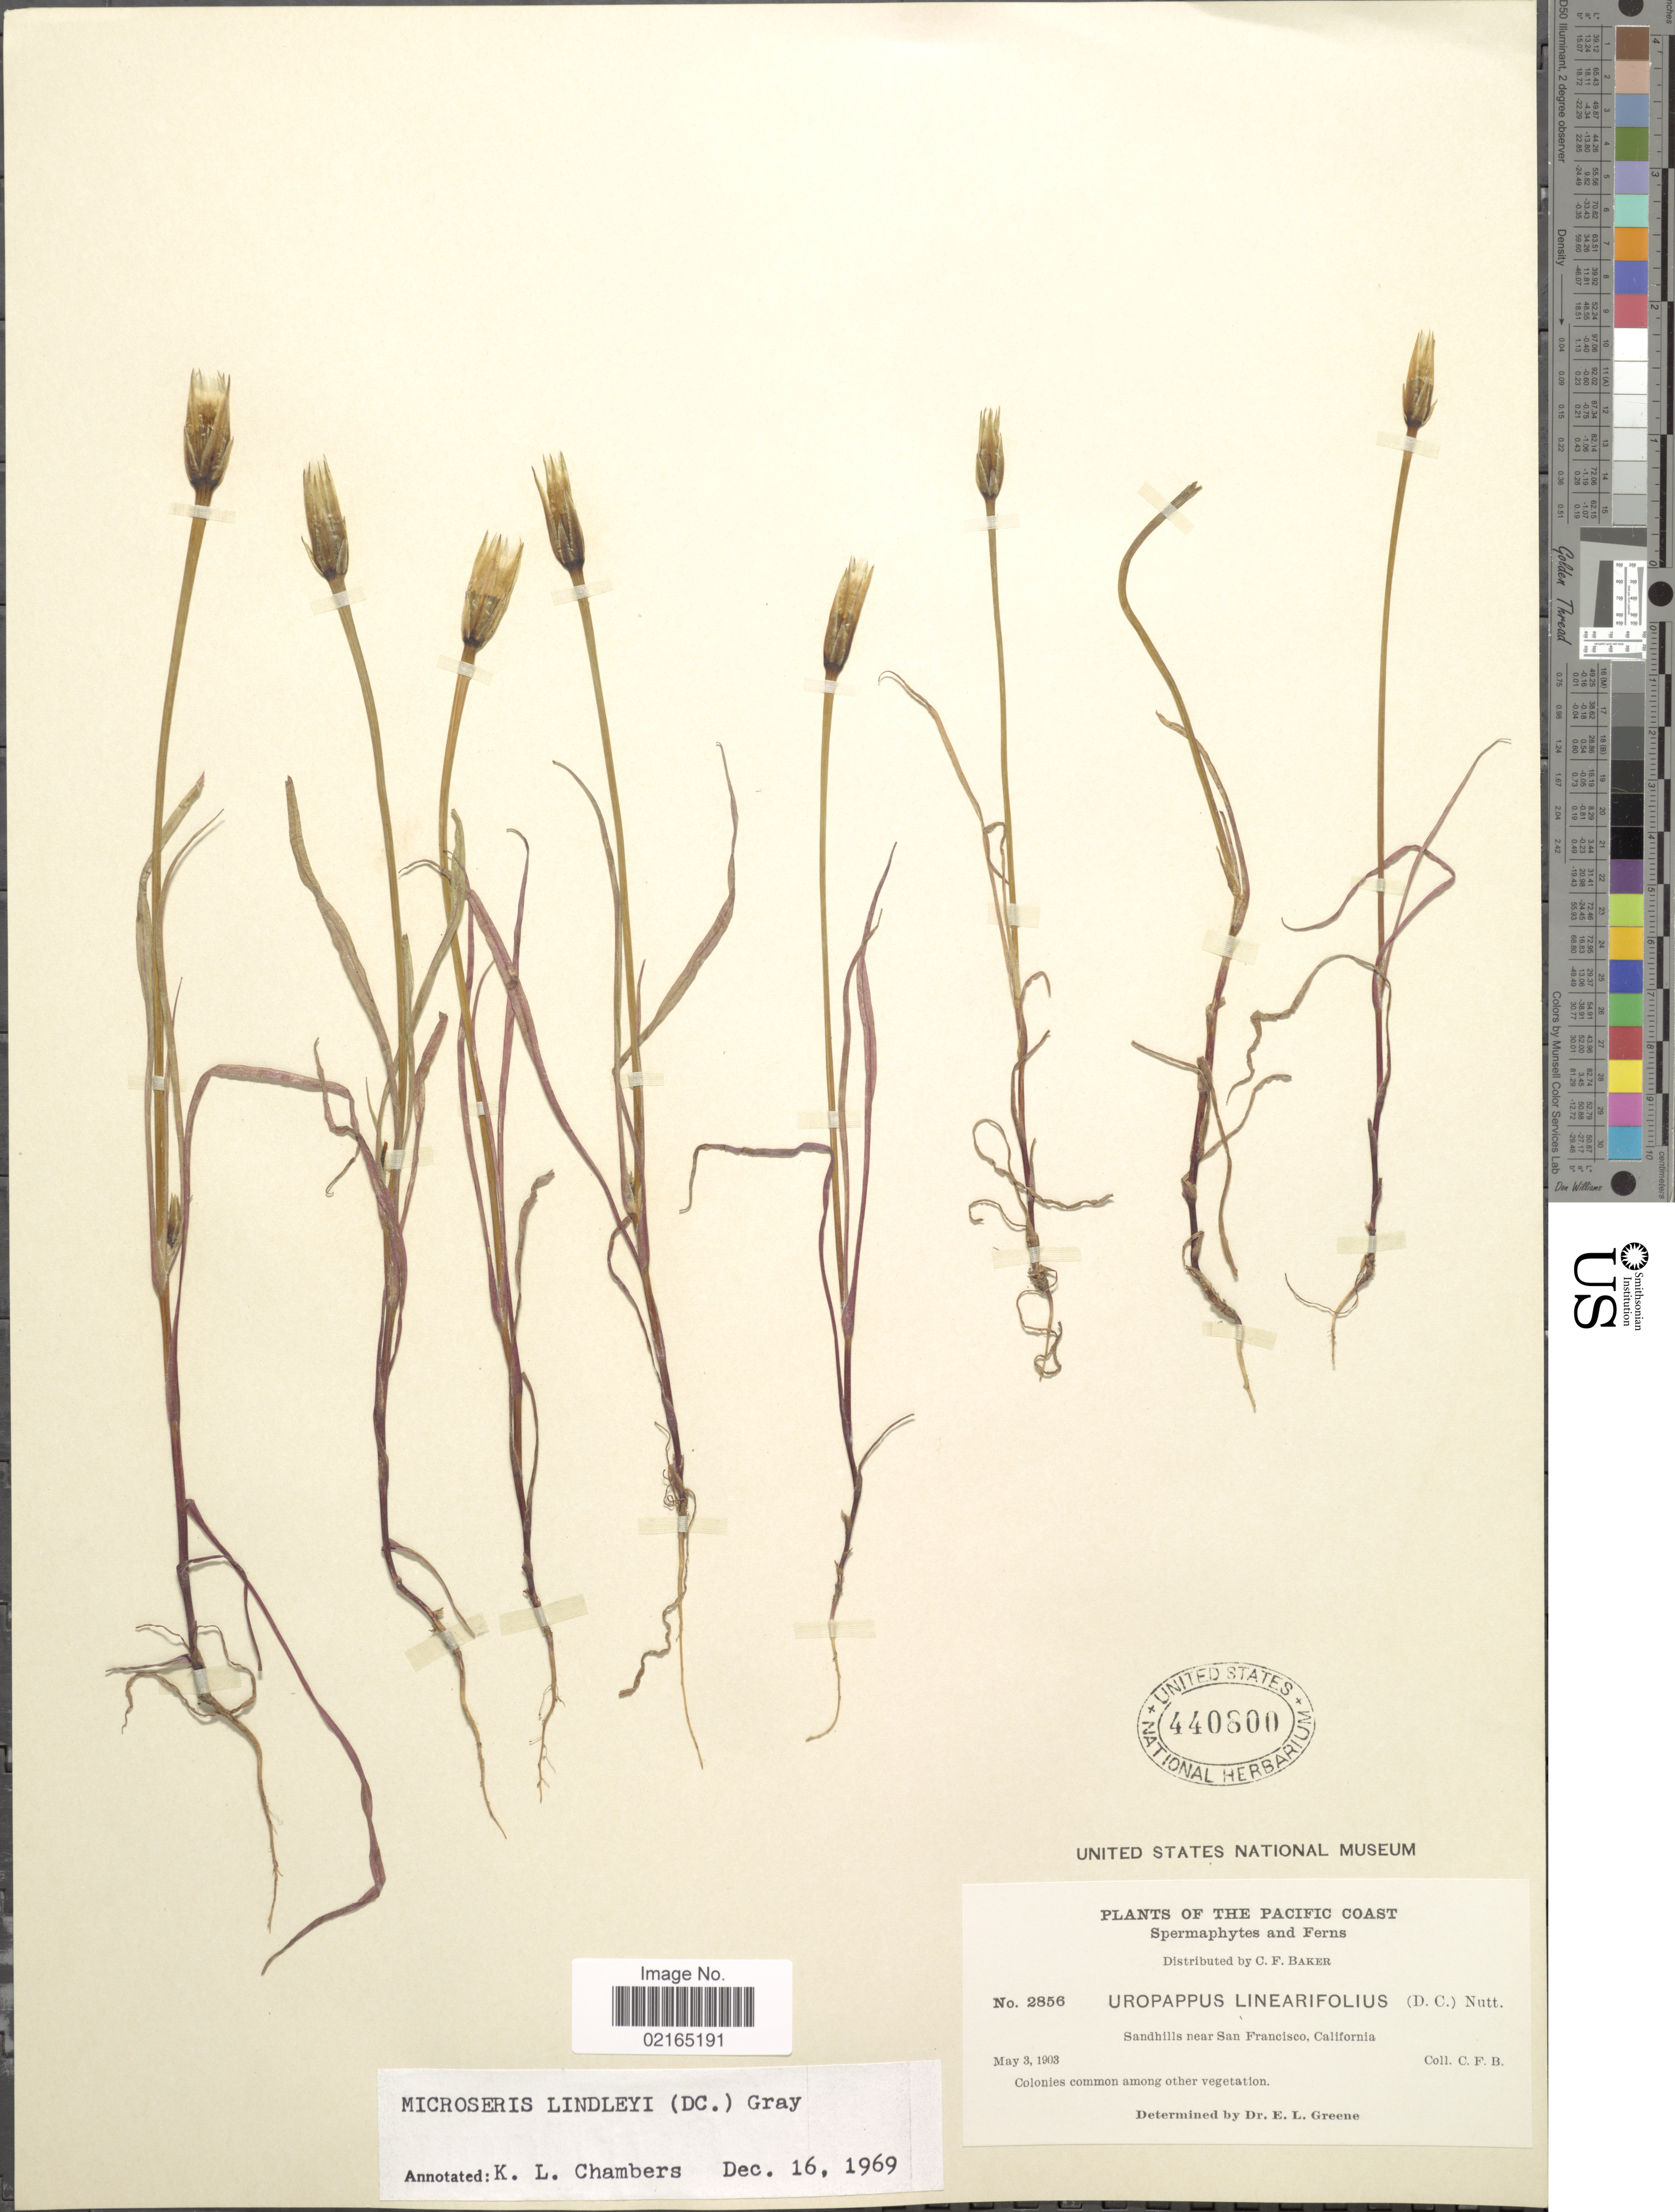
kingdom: Plantae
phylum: Tracheophyta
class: Magnoliopsida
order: Asterales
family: Asteraceae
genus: Uropappus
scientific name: Uropappus lindleyi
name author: (DC.) Nutt.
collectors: C. F. Baker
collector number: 2856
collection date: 1903-05-03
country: United States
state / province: California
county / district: San Francisco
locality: Pacific Coast, Sandhills near San Francisco.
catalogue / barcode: US 440800